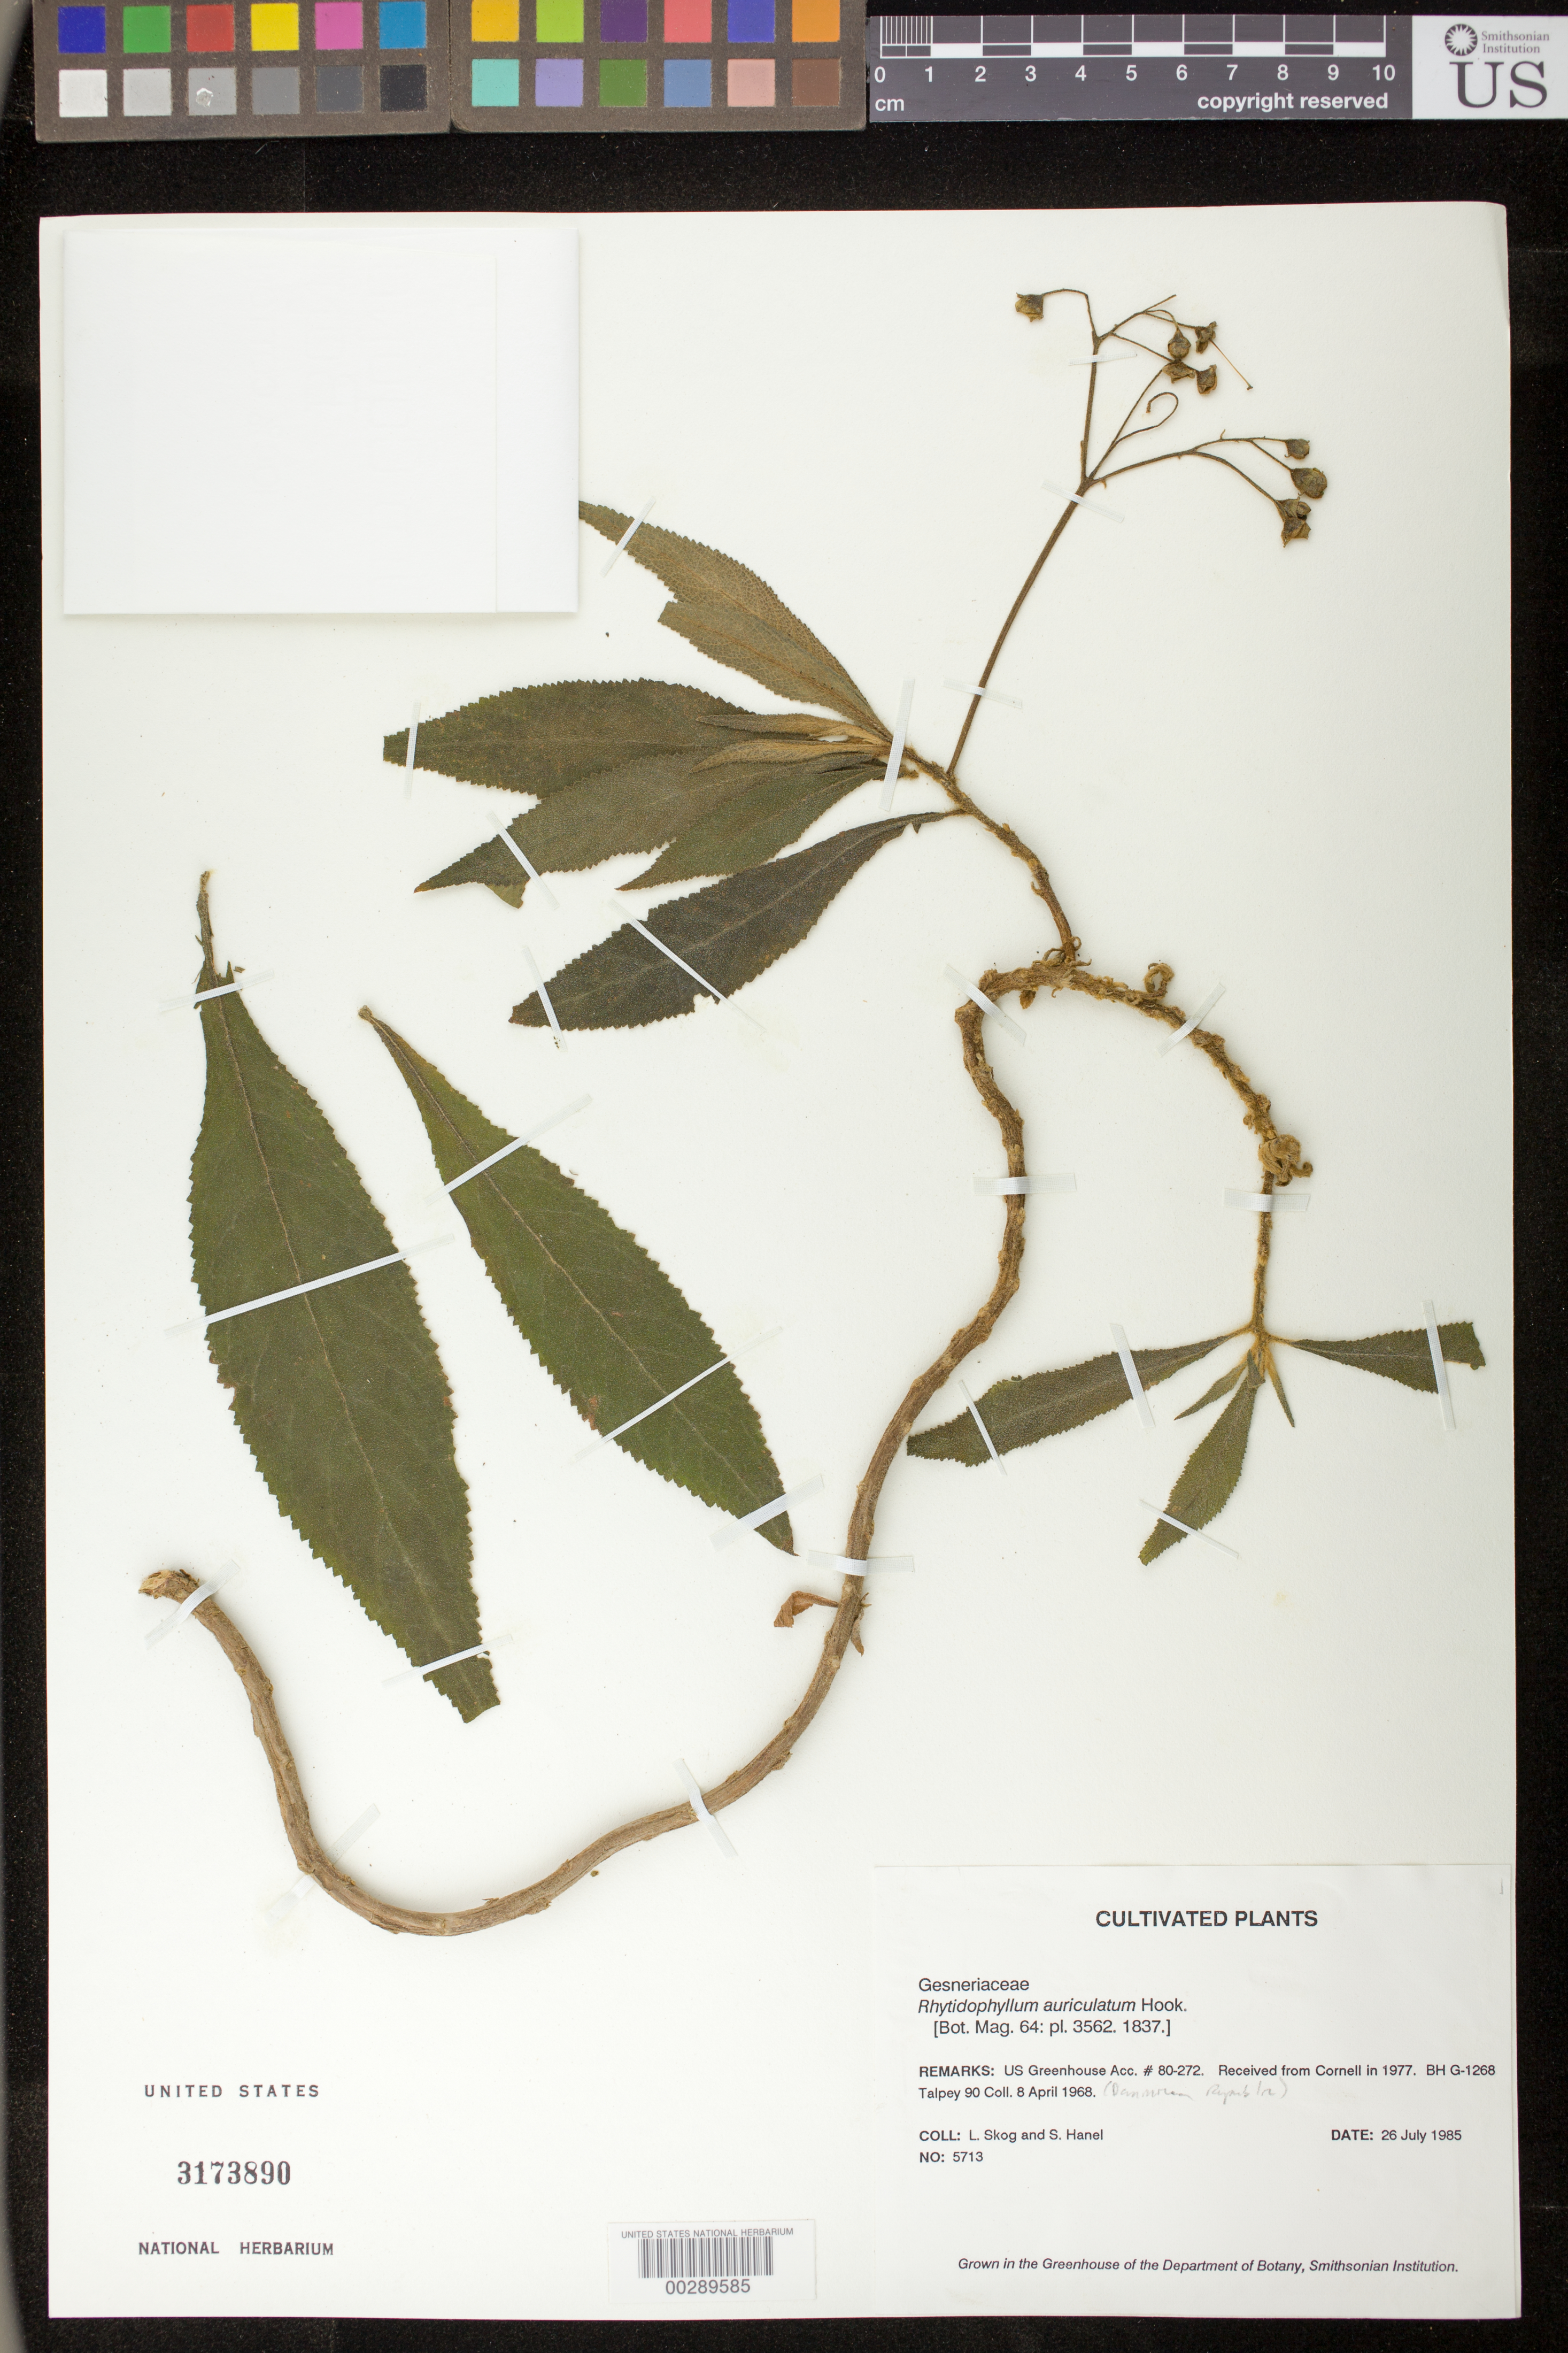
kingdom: Plantae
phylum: Tracheophyta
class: Magnoliopsida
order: Lamiales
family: Gesneriaceae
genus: Rhytidophyllum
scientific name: Rhytidophyllum auriculatum var. angustatum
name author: Urb.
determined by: Skog, Laurence E.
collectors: L. E. Skog & S. Hanel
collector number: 5713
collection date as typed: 26 Jul 1985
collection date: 1985-07-26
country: Dominican Republic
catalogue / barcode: US 3173890